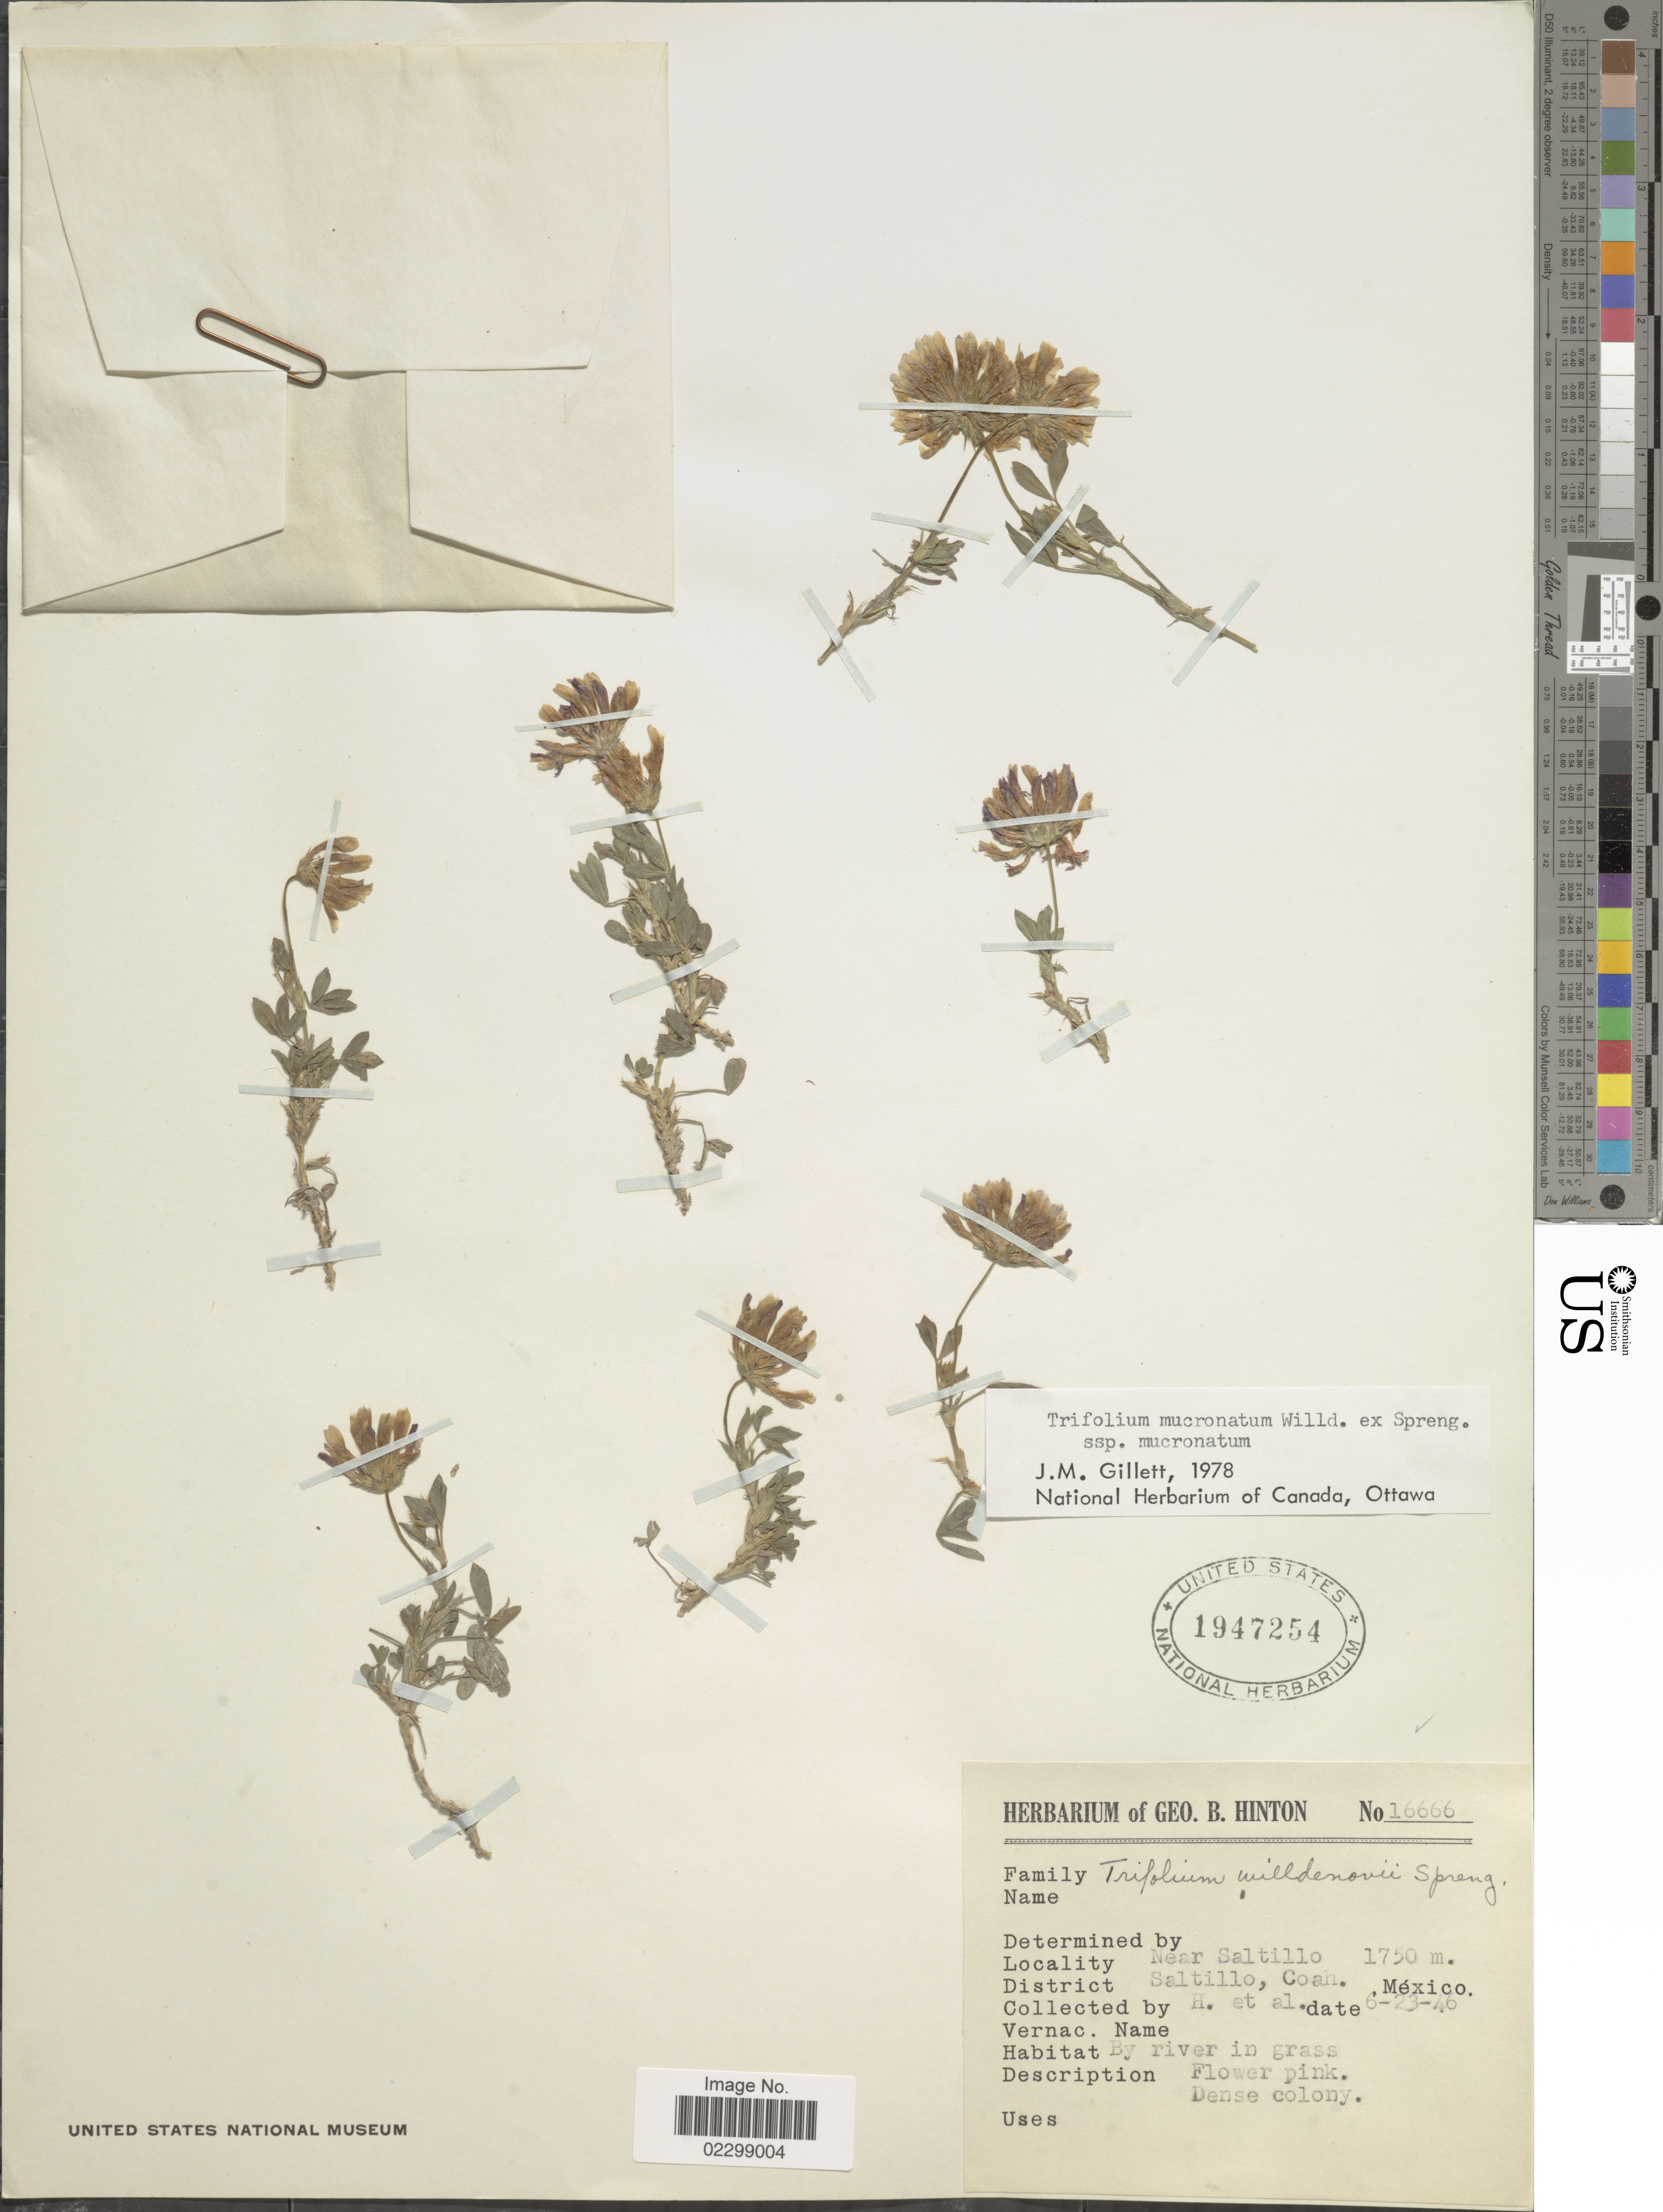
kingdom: Plantae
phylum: Tracheophyta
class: Magnoliopsida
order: Fabales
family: Fabaceae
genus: Trifolium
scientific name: Trifolium mucronatum subsp. mucronatum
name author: Willd. ex Spreng.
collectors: G. B. Hinton & et al.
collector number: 16666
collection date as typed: Transcribed d/m/y: 23/6/46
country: Mexico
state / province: Coahuila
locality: Near Saltillo, District Saltillo, by river grass, dense colony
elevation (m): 1750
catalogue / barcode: US 1947254